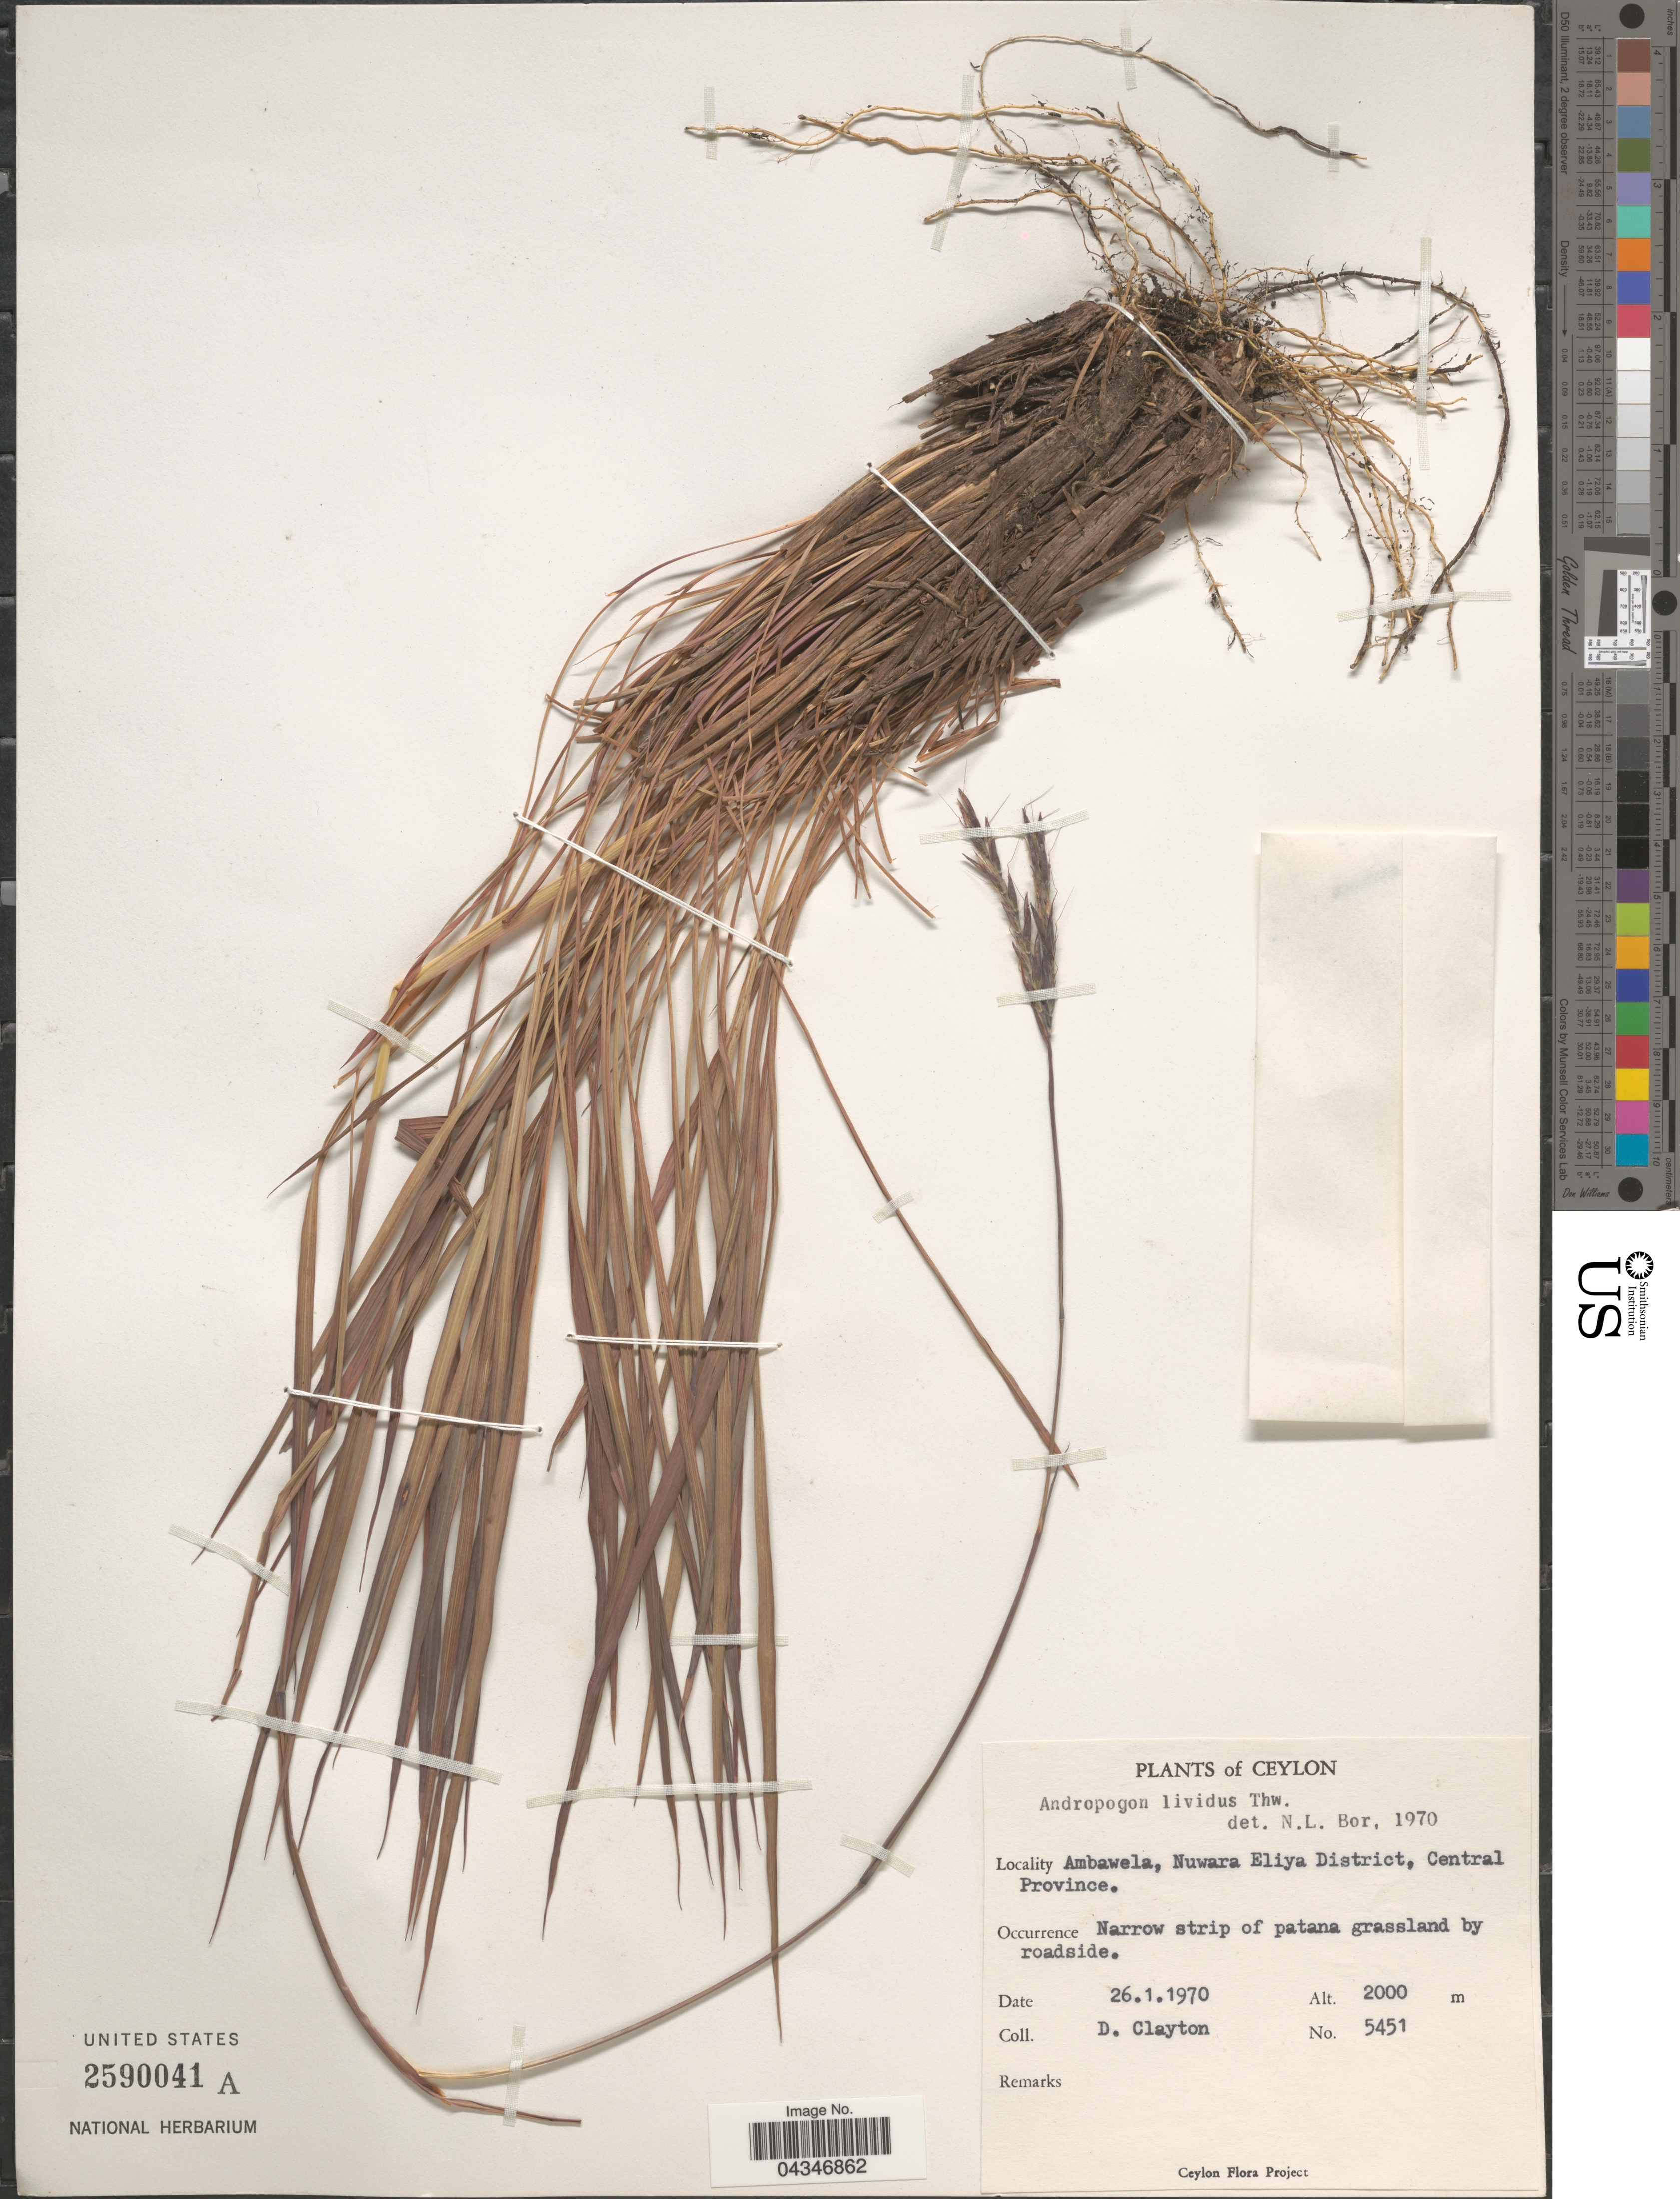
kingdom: Plantae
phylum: Tracheophyta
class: Liliopsida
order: Poales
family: Poaceae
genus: Andropogon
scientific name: Andropogon lividus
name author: Thwaites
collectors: D. Clayton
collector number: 5451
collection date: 1970-01-26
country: Sri Lanka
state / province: Central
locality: Ceylon. Ambawela, Nuwara Eliya District. Narrow strip of patana grassland by roadside.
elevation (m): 2000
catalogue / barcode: US 2590041A